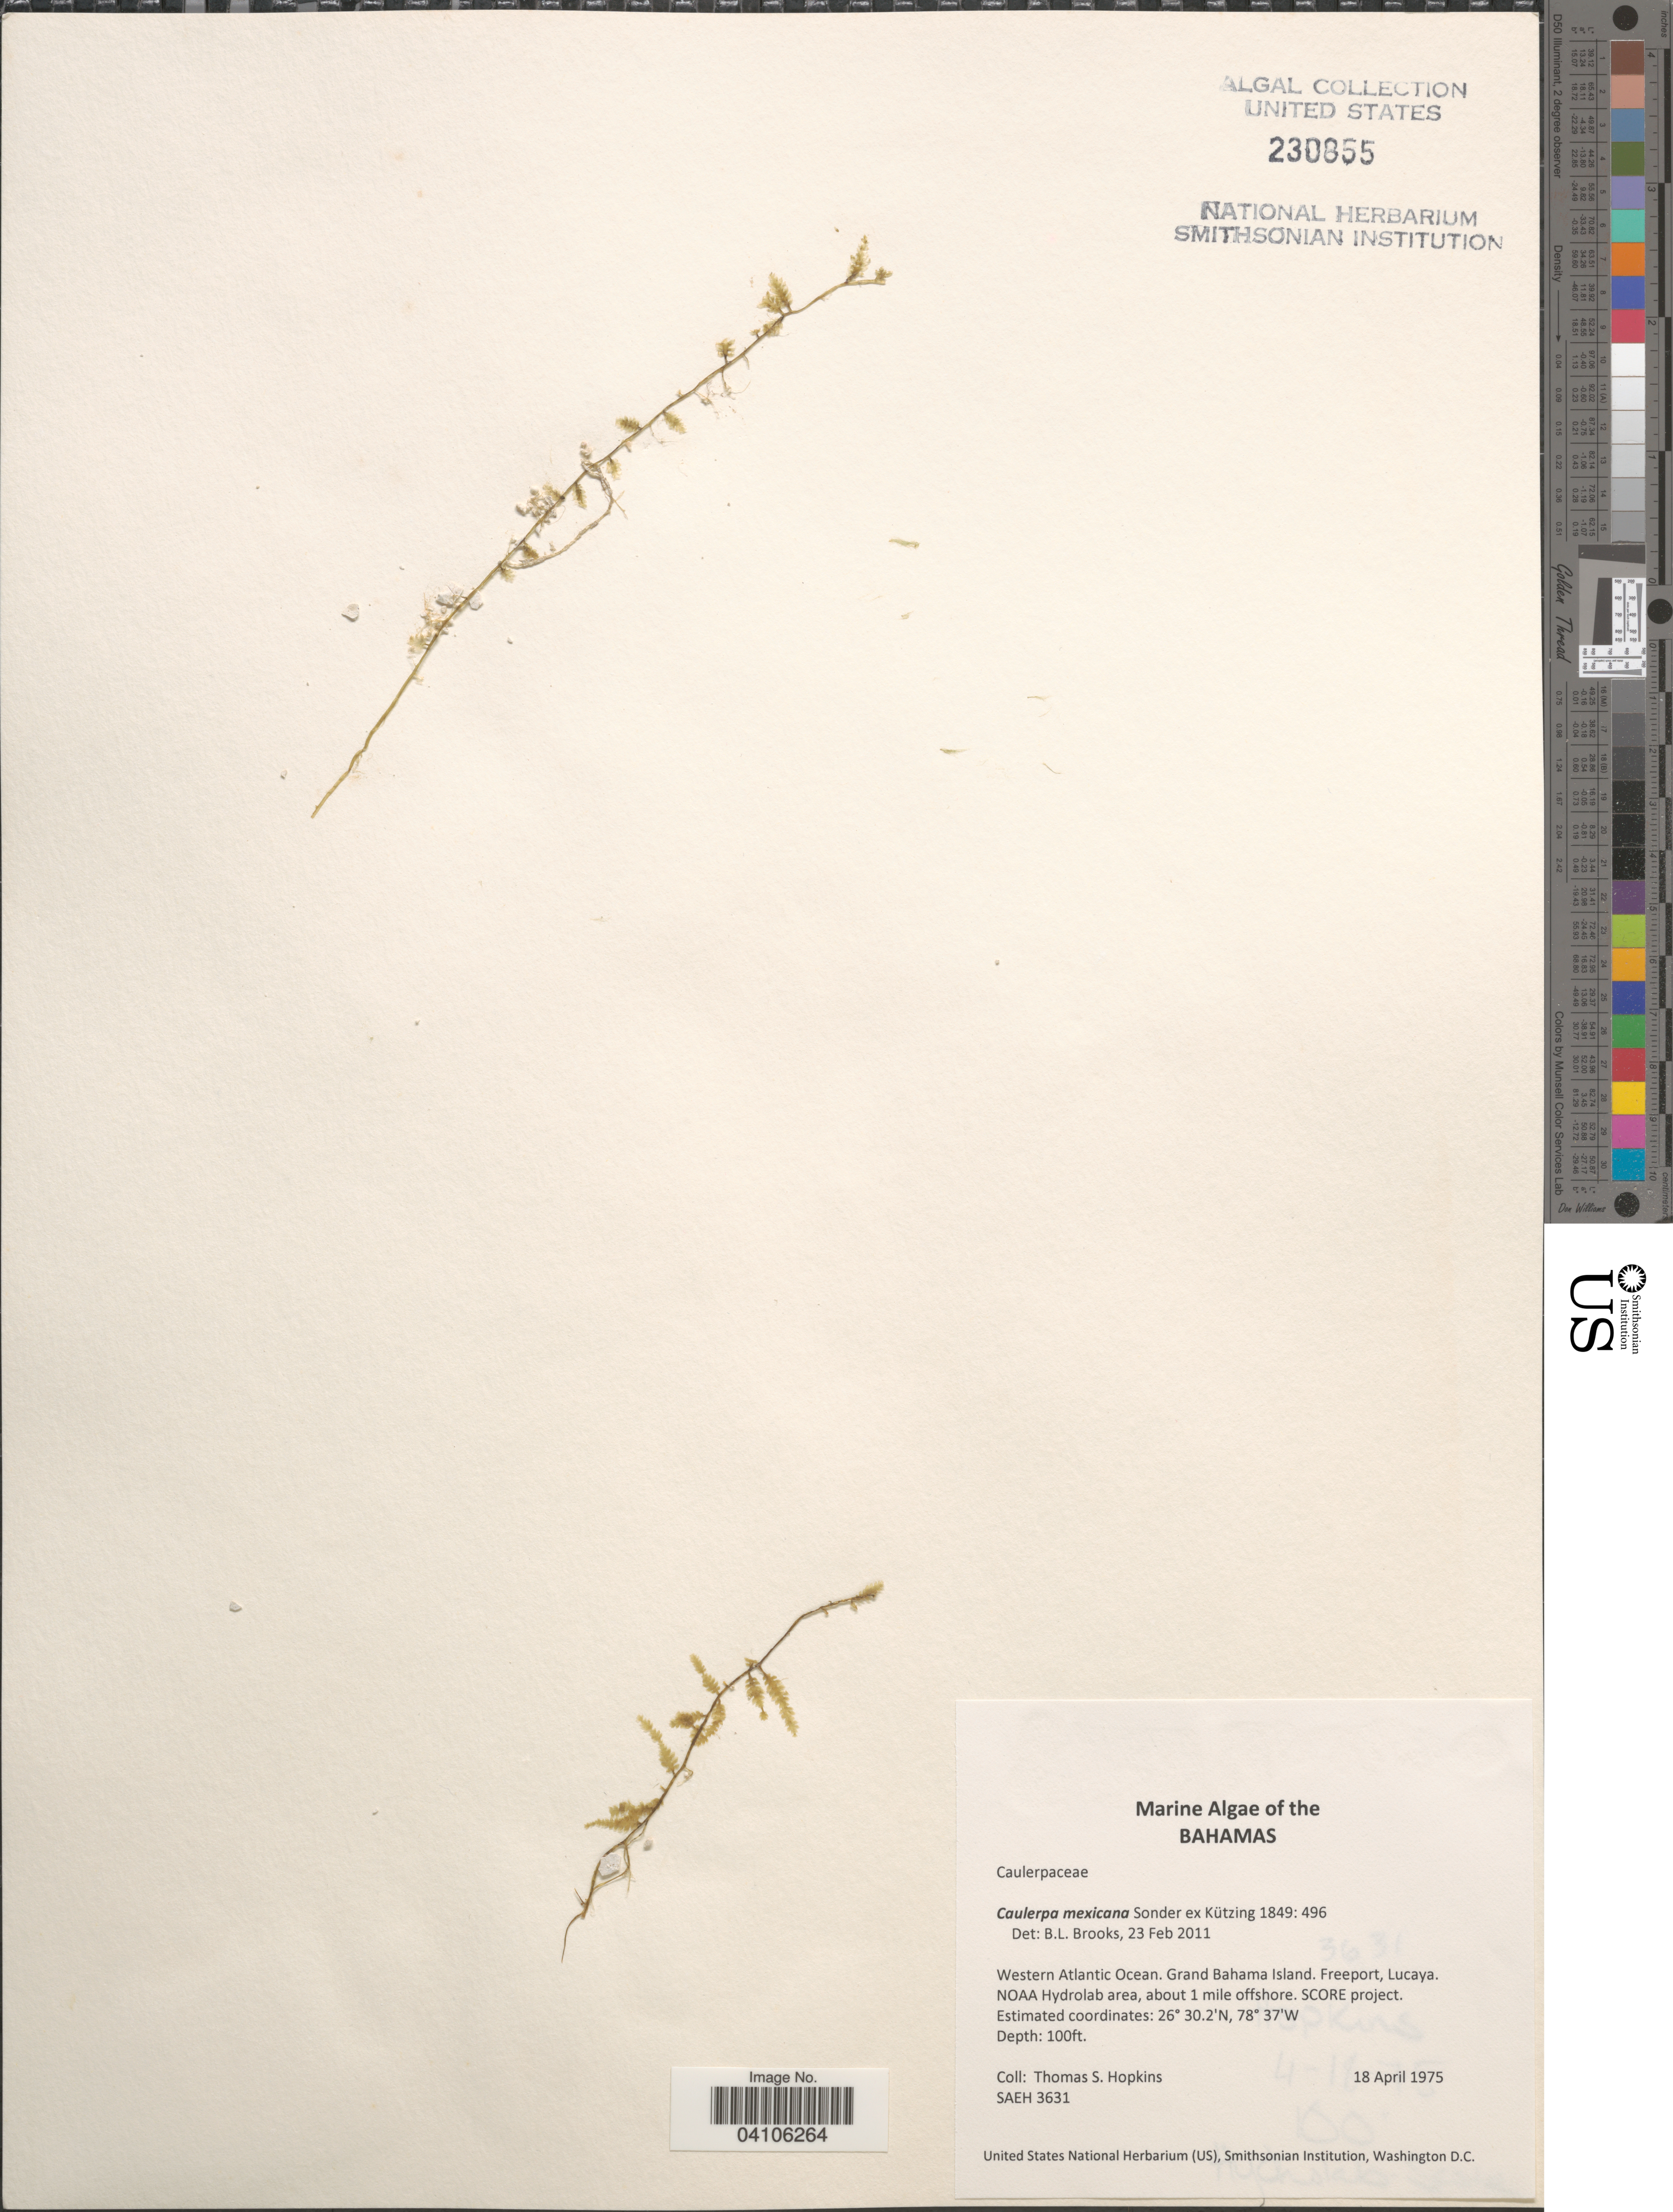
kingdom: Plantae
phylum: Chlorophyta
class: Ulvophyceae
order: Bryopsidales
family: Caulerpaceae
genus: Caulerpa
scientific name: Caulerpa mexicana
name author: Sond. ex Kütz.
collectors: T. Hopkins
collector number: SAEH3631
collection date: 1975-04-18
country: Bahamas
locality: Western Atlantic Ocean. Grand Bahama Island. Freeport, Lucaya. NOAA Hydrolab area, about 1 mile offshore. SCORE project.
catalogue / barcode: US 230855